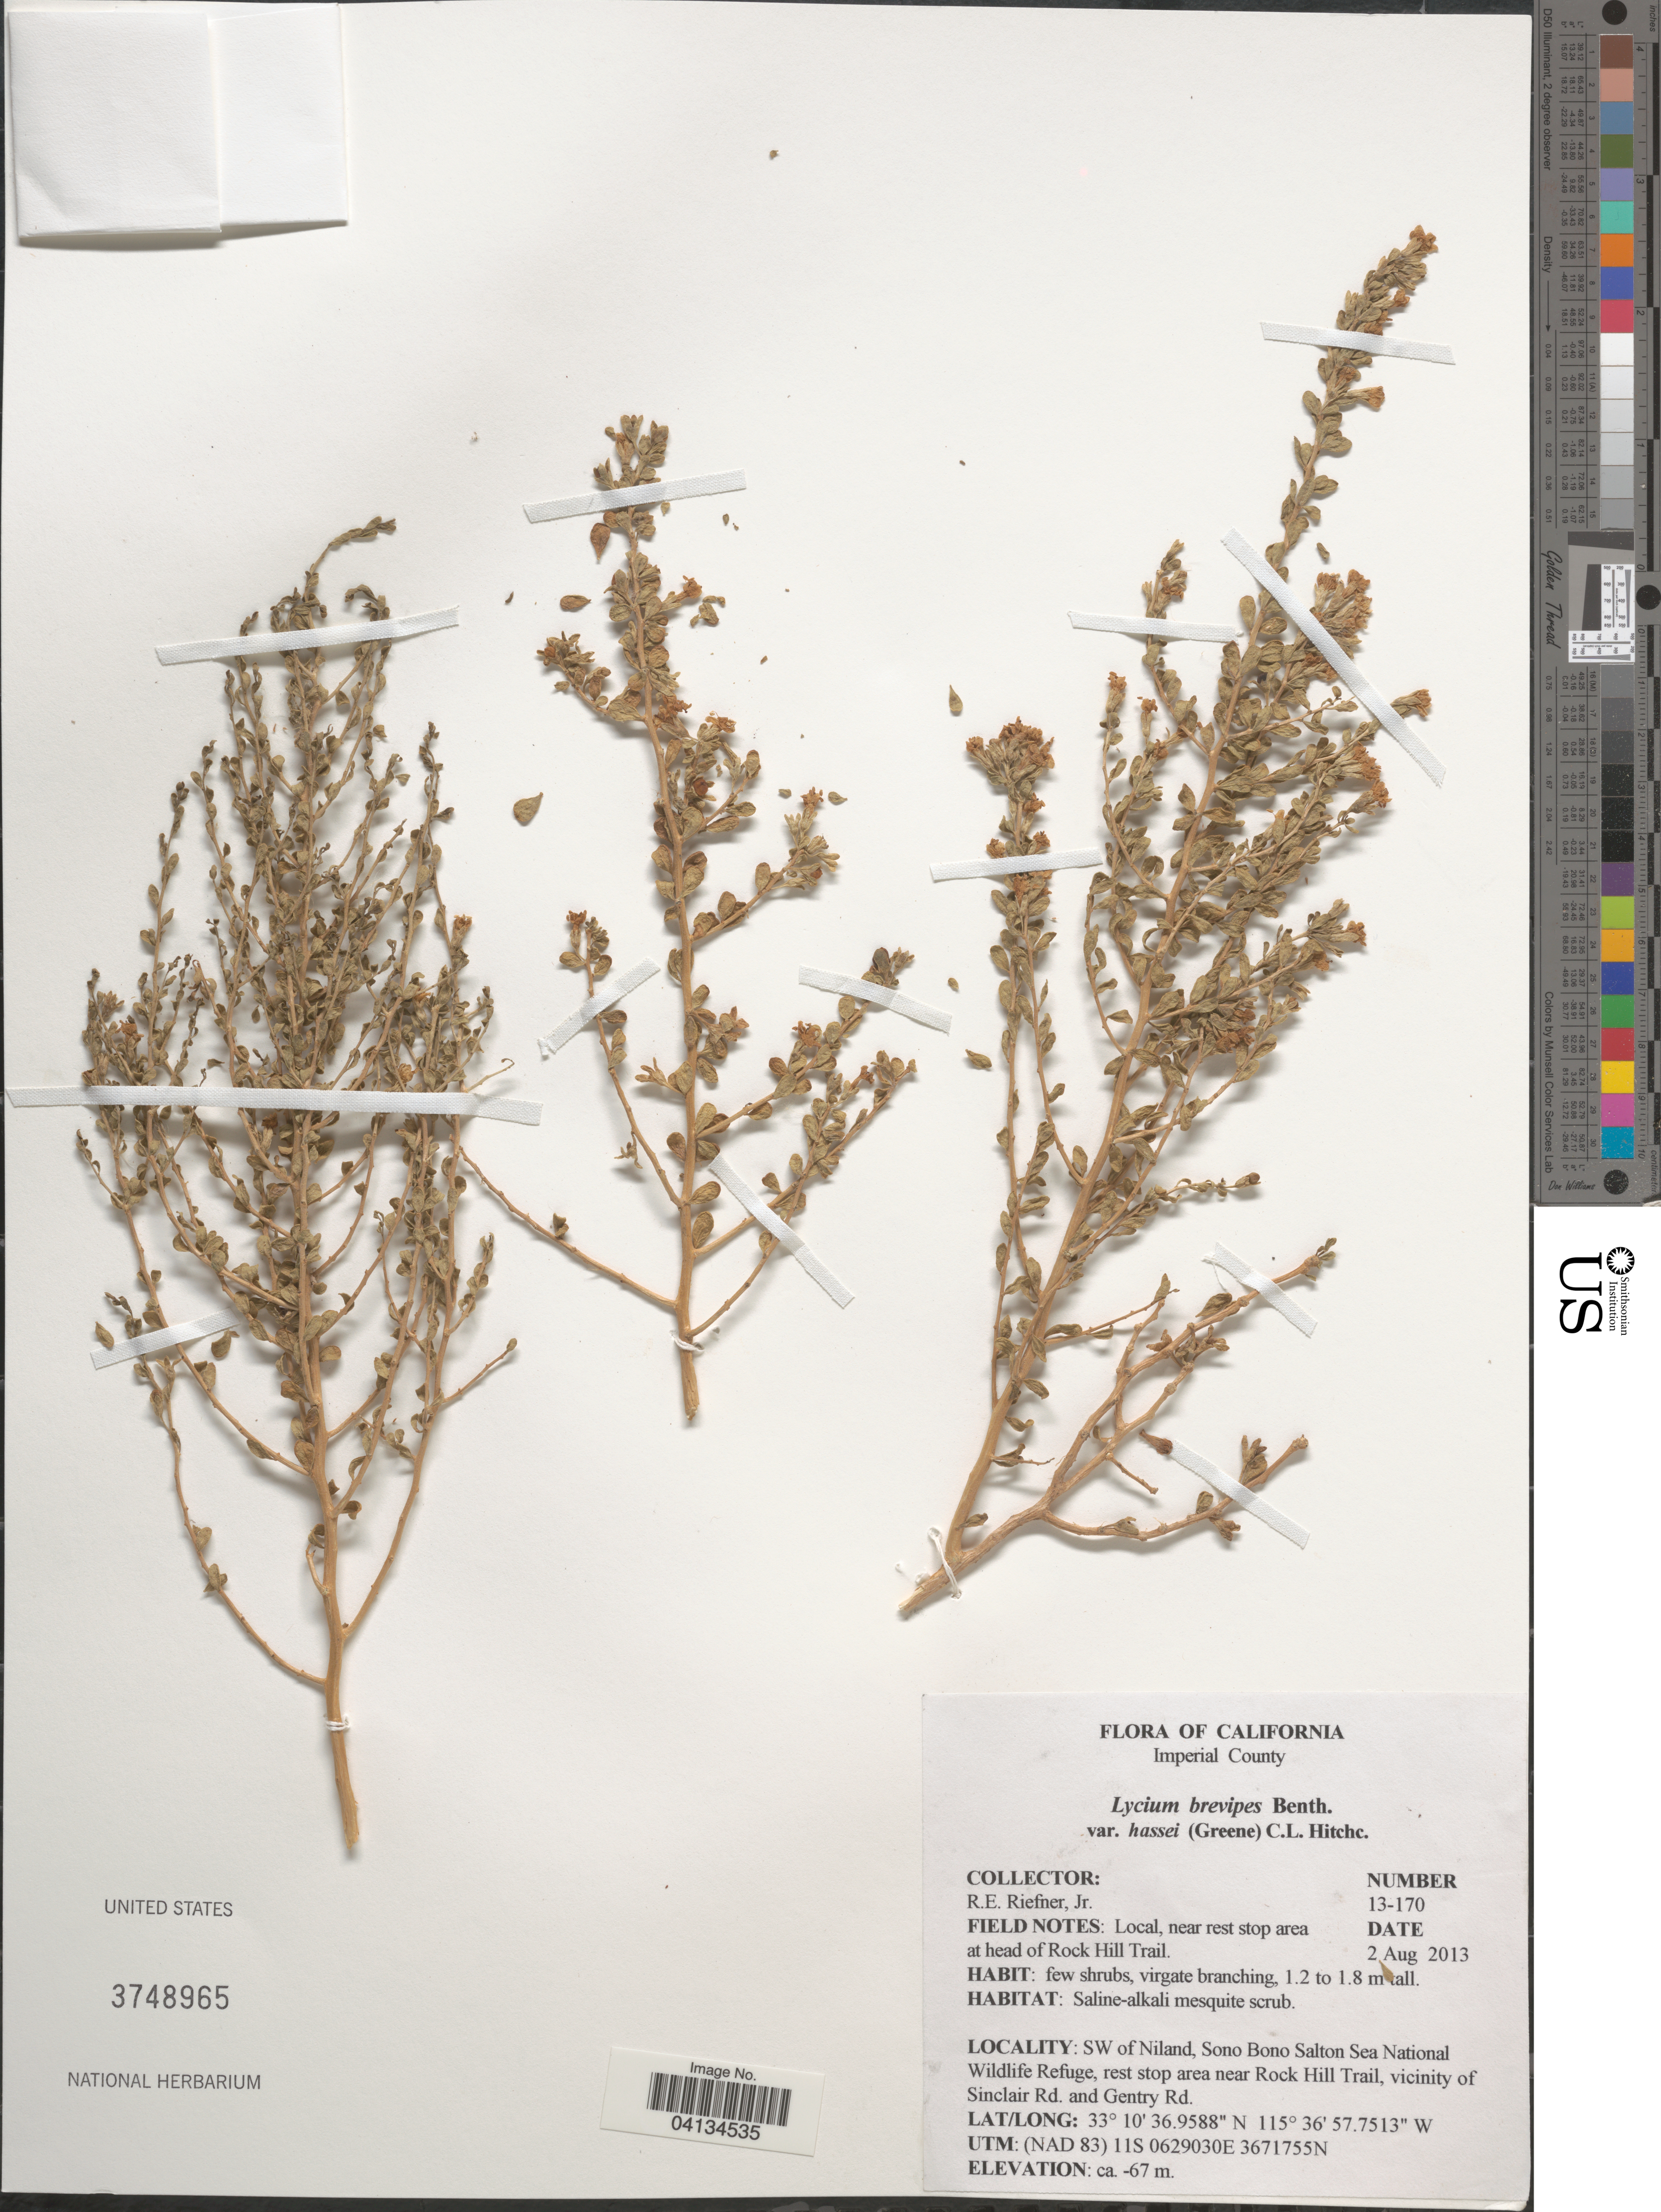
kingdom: Plantae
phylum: Tracheophyta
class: Magnoliopsida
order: Solanales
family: Solanaceae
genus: Lycium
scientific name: Lycium brevipes var. hassei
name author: (Greene) C.L. Hitchc.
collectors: R. Riefner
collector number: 13-170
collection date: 2013-08-02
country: United States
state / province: California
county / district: Imperial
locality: Imperial County. Local, near rest top area at head of Rock Hill Trail. Saline-alkali mesquite scrub. SW of Niland, Sono Bono Salton Sea National Wildlife Refuge, rest stop area near Rock Hill Trail, vicinity of Sinclair Rd. and Gentry Rd. UTM: (NAD 83) 11S 0629030E 3671755N.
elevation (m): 67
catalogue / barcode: US 3748965